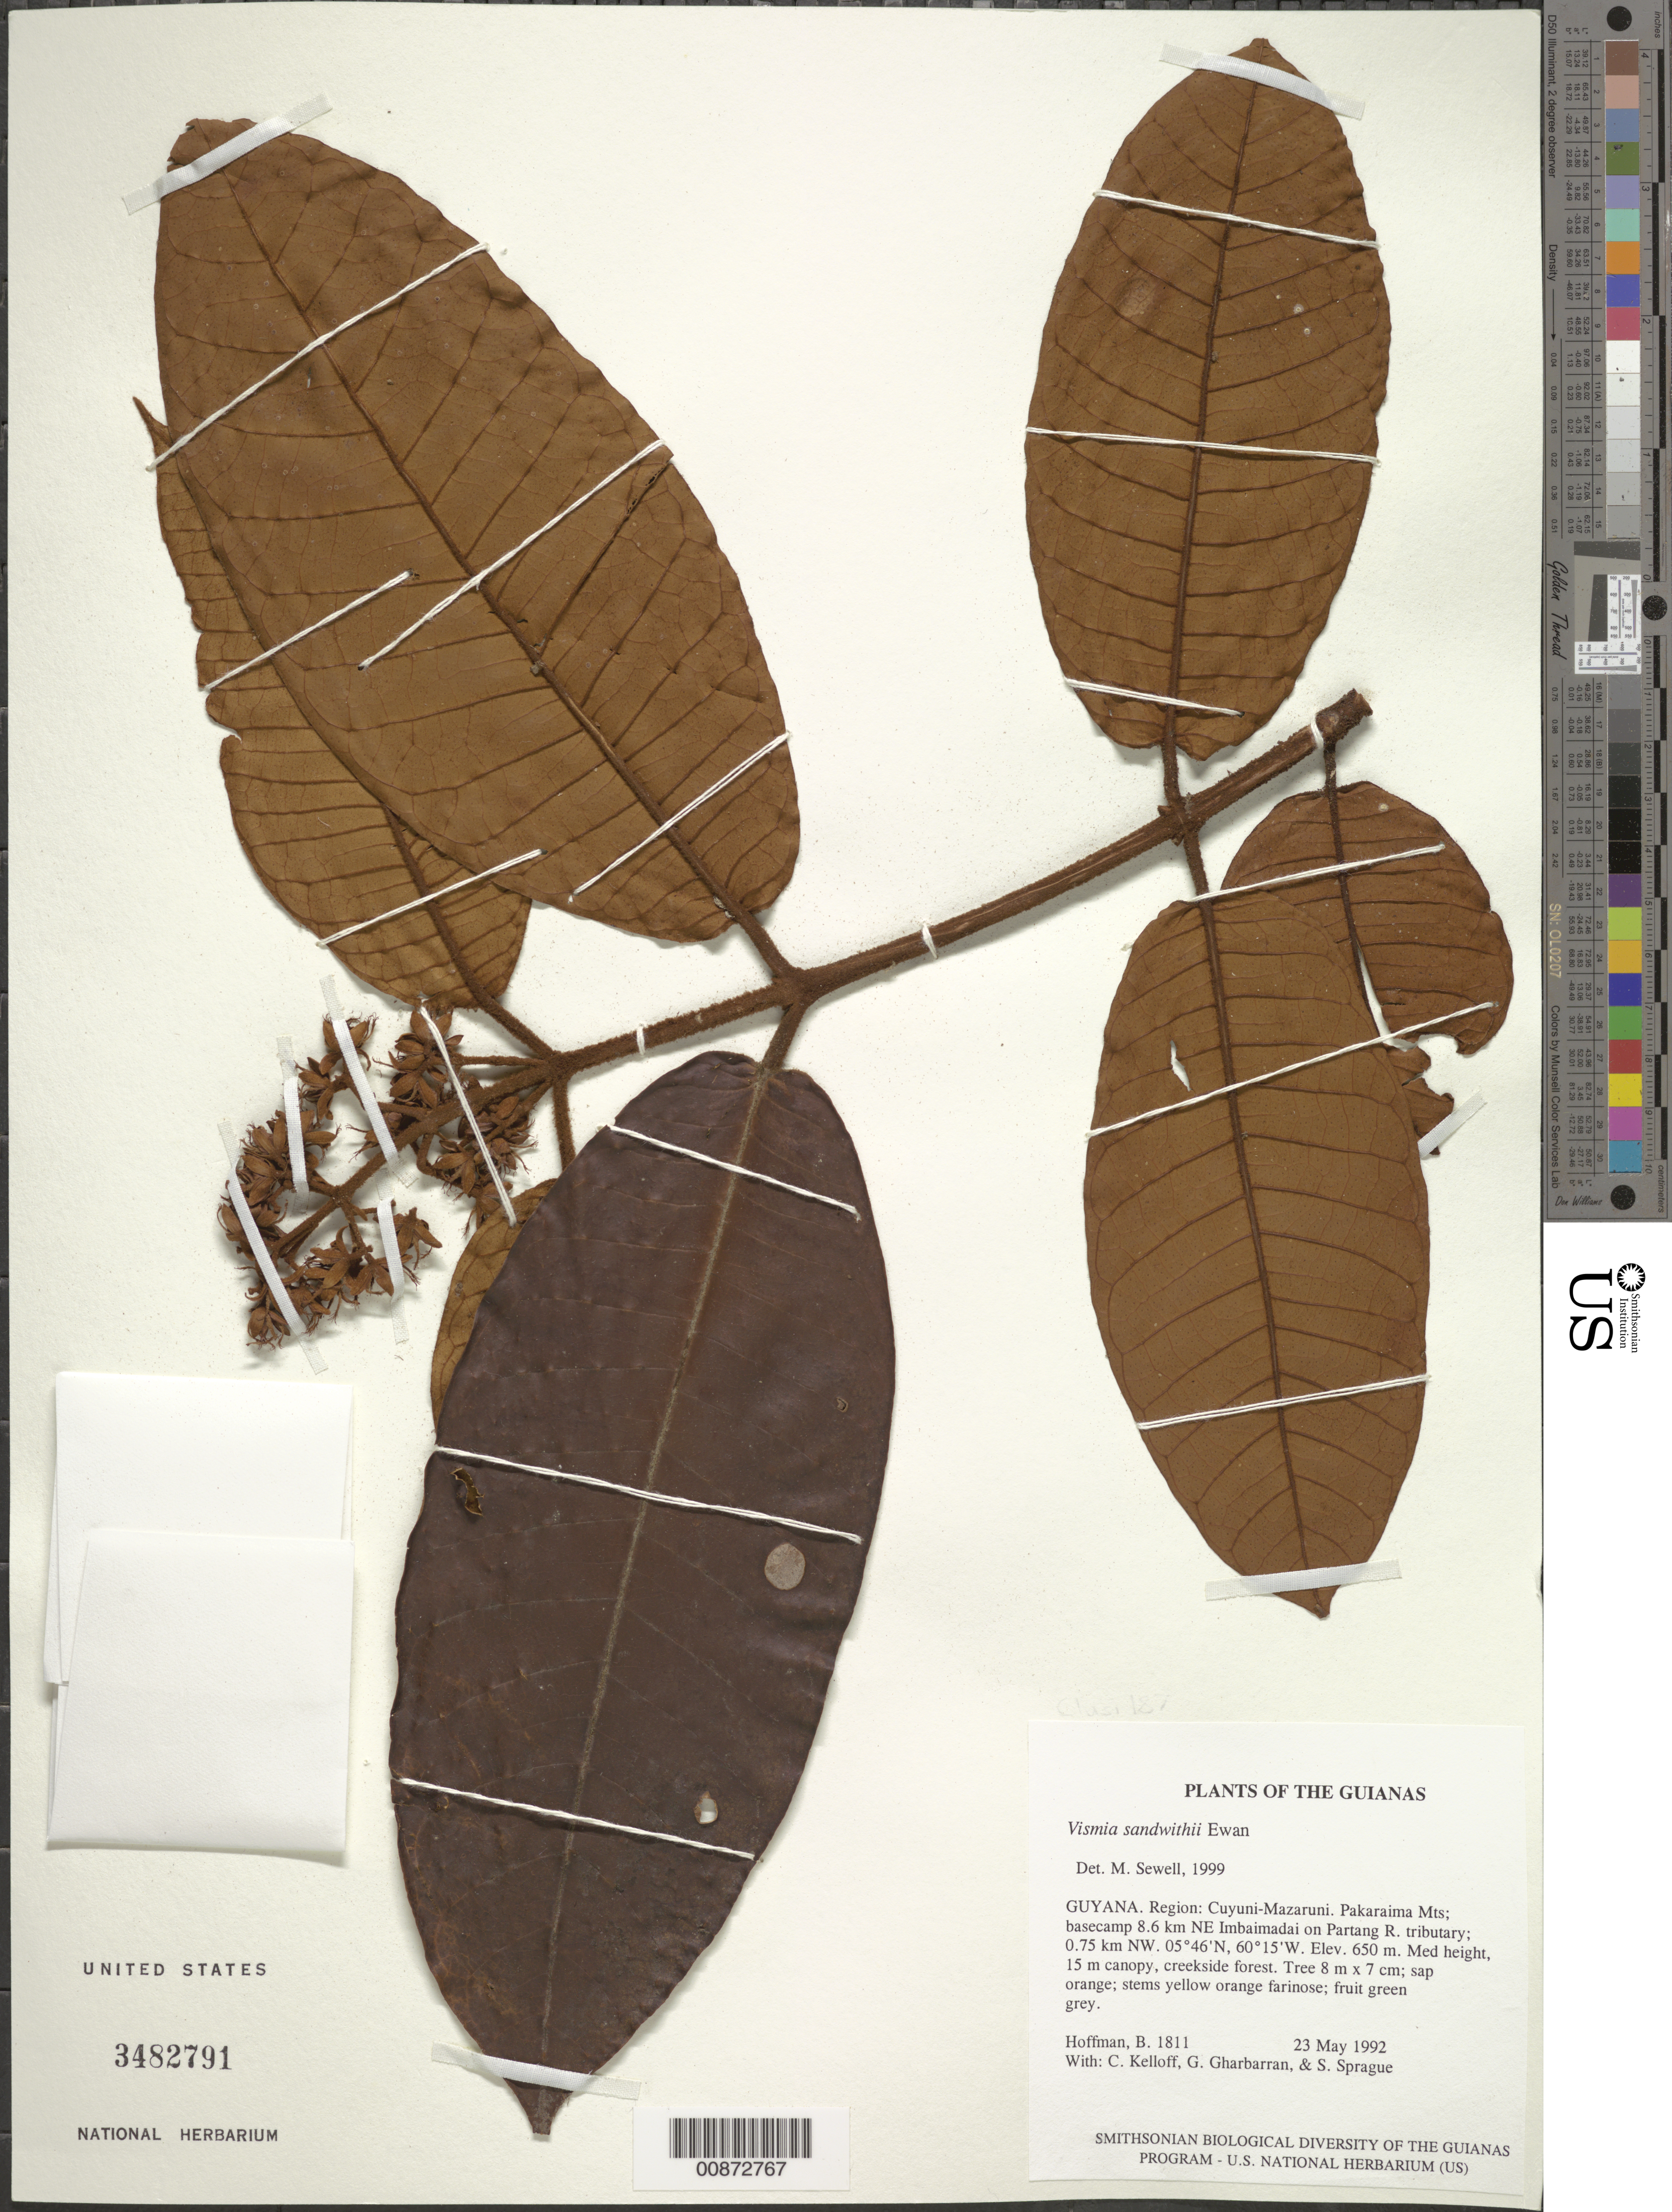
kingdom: Plantae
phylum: Tracheophyta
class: Magnoliopsida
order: Malpighiales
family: Hypericaceae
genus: Vismia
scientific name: Vismia sandwithii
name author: Ewan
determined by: Sewell, M.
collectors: B. Hoffman, C. L. Kelloff, G. Gharbarran & S. Sprague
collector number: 1811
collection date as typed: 23 May 1992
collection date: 1992-05-23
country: Guyana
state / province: Cuyuni-Mazaruni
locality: Pakaraima Mts; basecamp 8.6 km NE Imbaimadai on Partang River tributary; 0.75 km NW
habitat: Med height, 15 m canopy, creekside forest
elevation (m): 650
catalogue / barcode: US 3482791